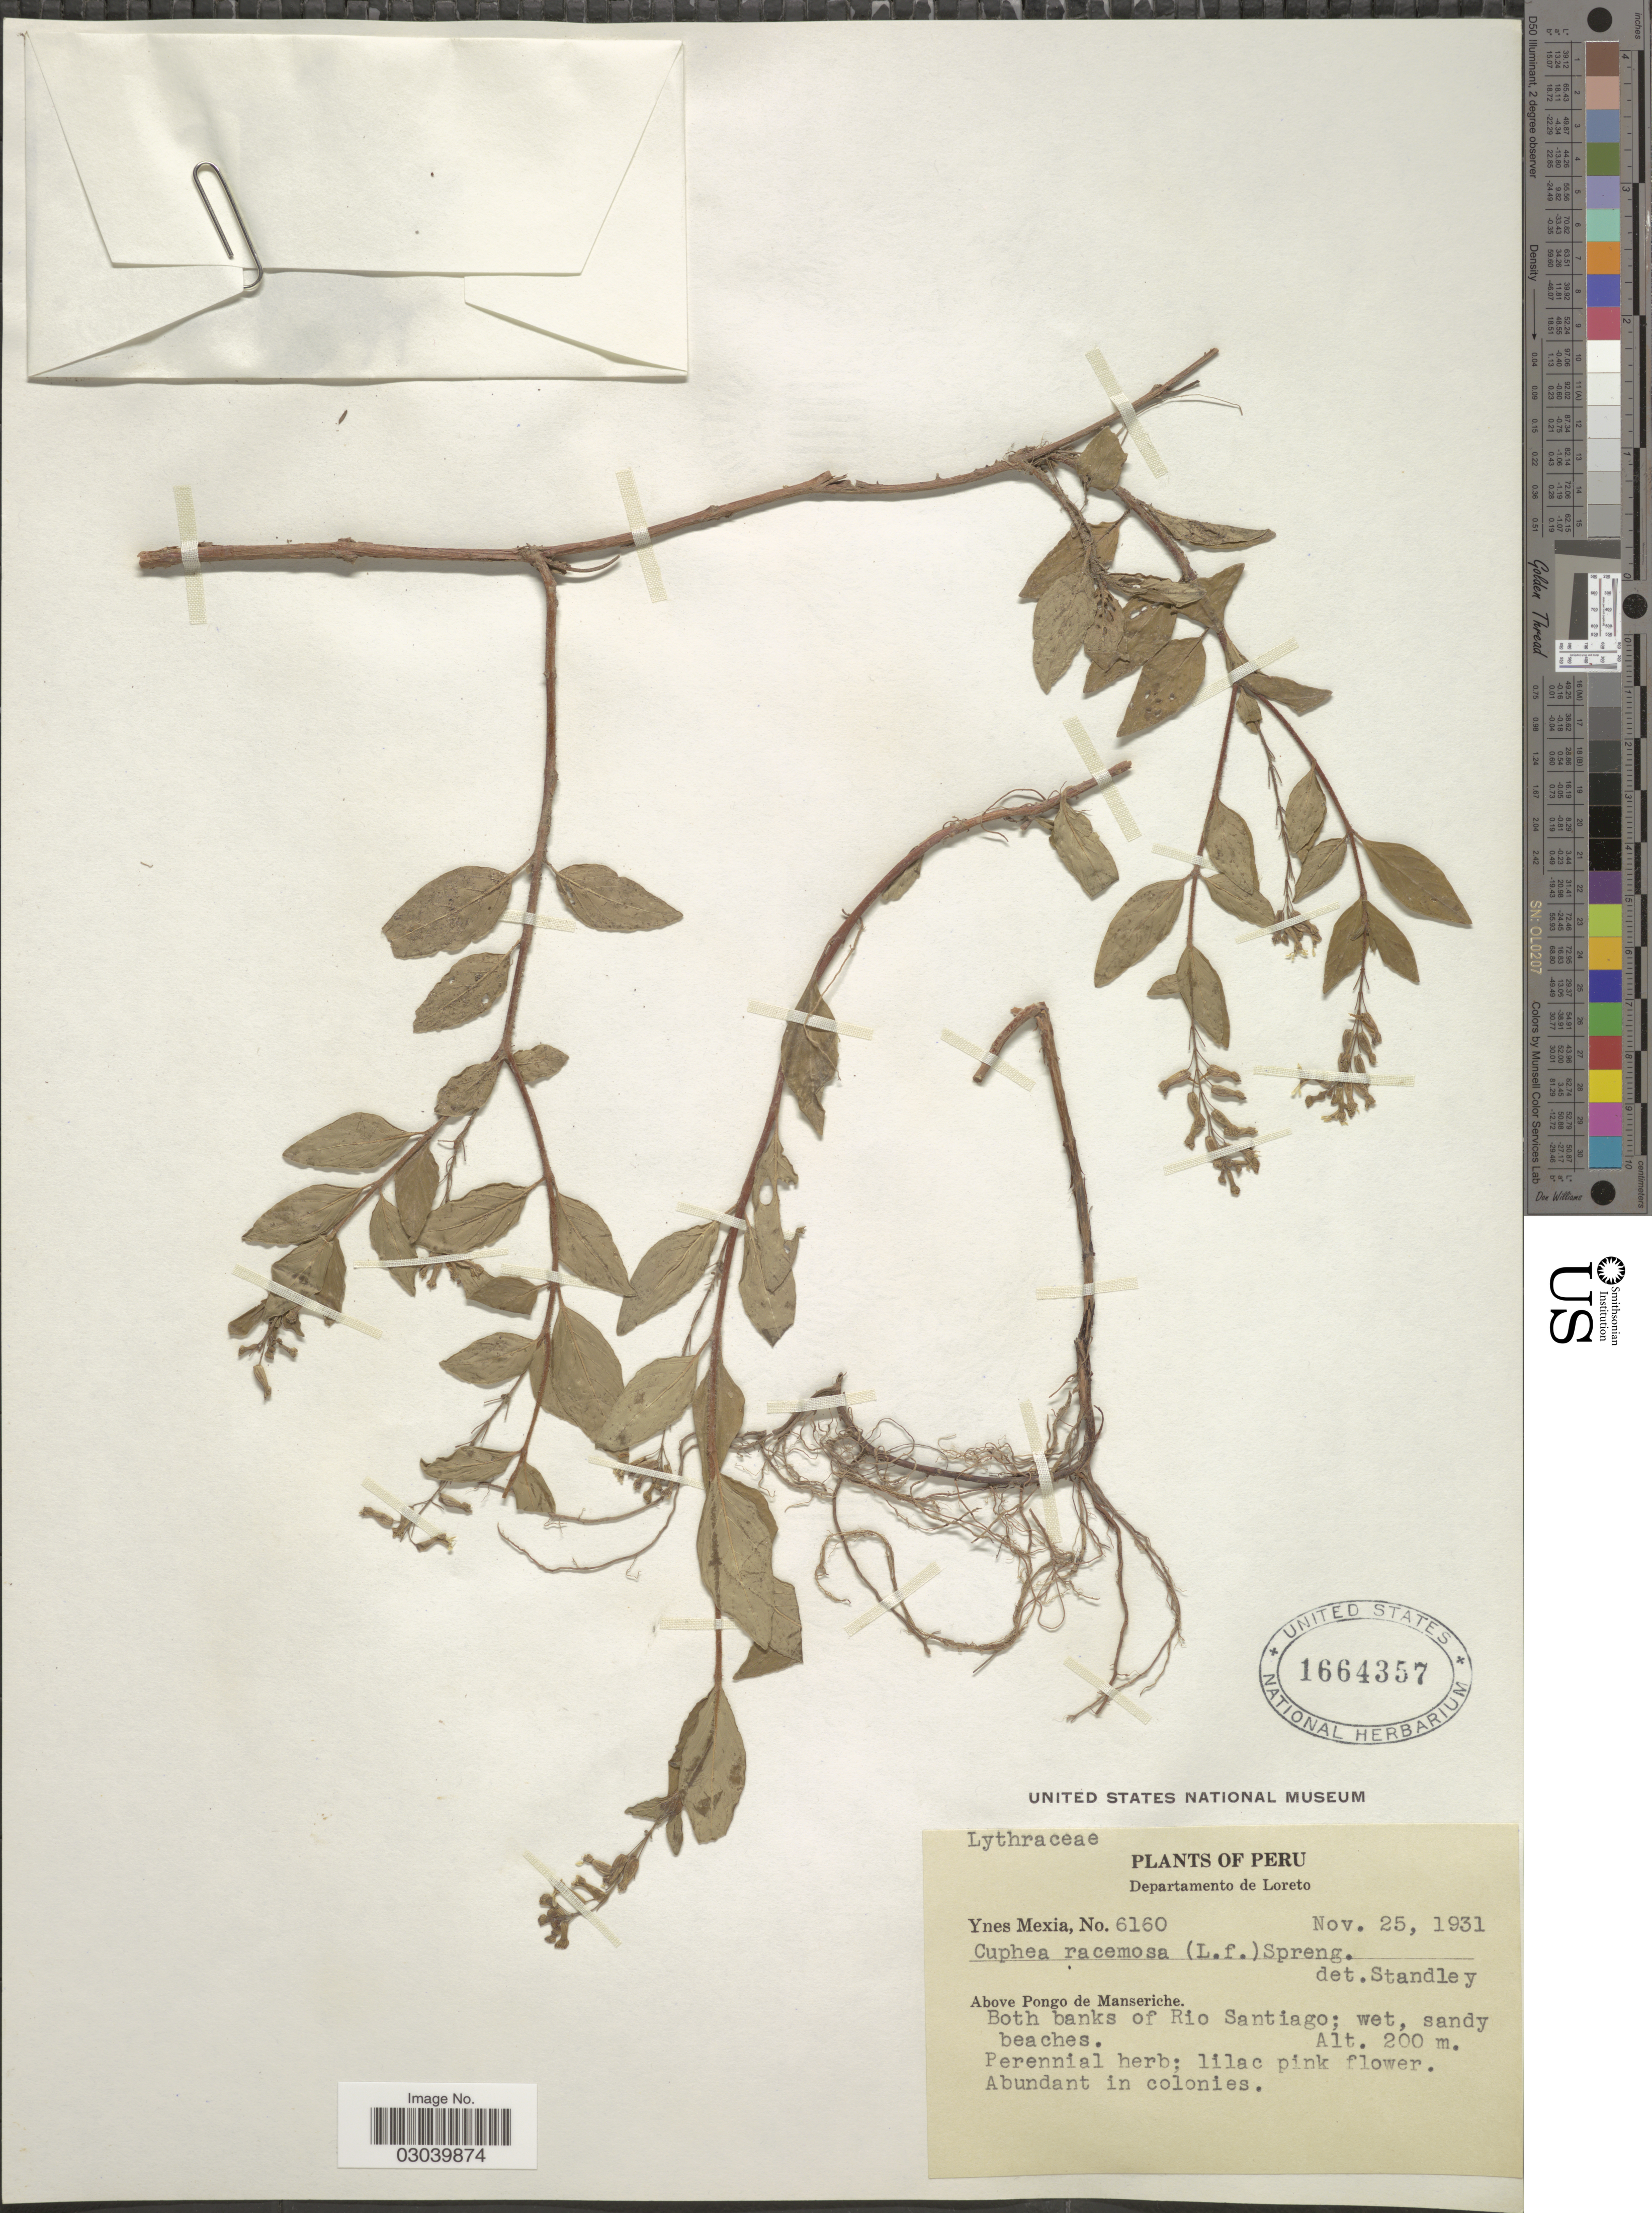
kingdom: Plantae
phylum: Tracheophyta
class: Magnoliopsida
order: Myrtales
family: Lythraceae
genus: Cuphea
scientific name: Cuphea racemosa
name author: (L. f.) Spreng.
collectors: Y. Mexia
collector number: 6160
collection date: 1931-11-25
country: Peru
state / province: Loreto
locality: Departamento de Loreto. Above Pongo de Manseriche. Both banks of Rio Santiago.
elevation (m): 200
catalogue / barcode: US 1664357